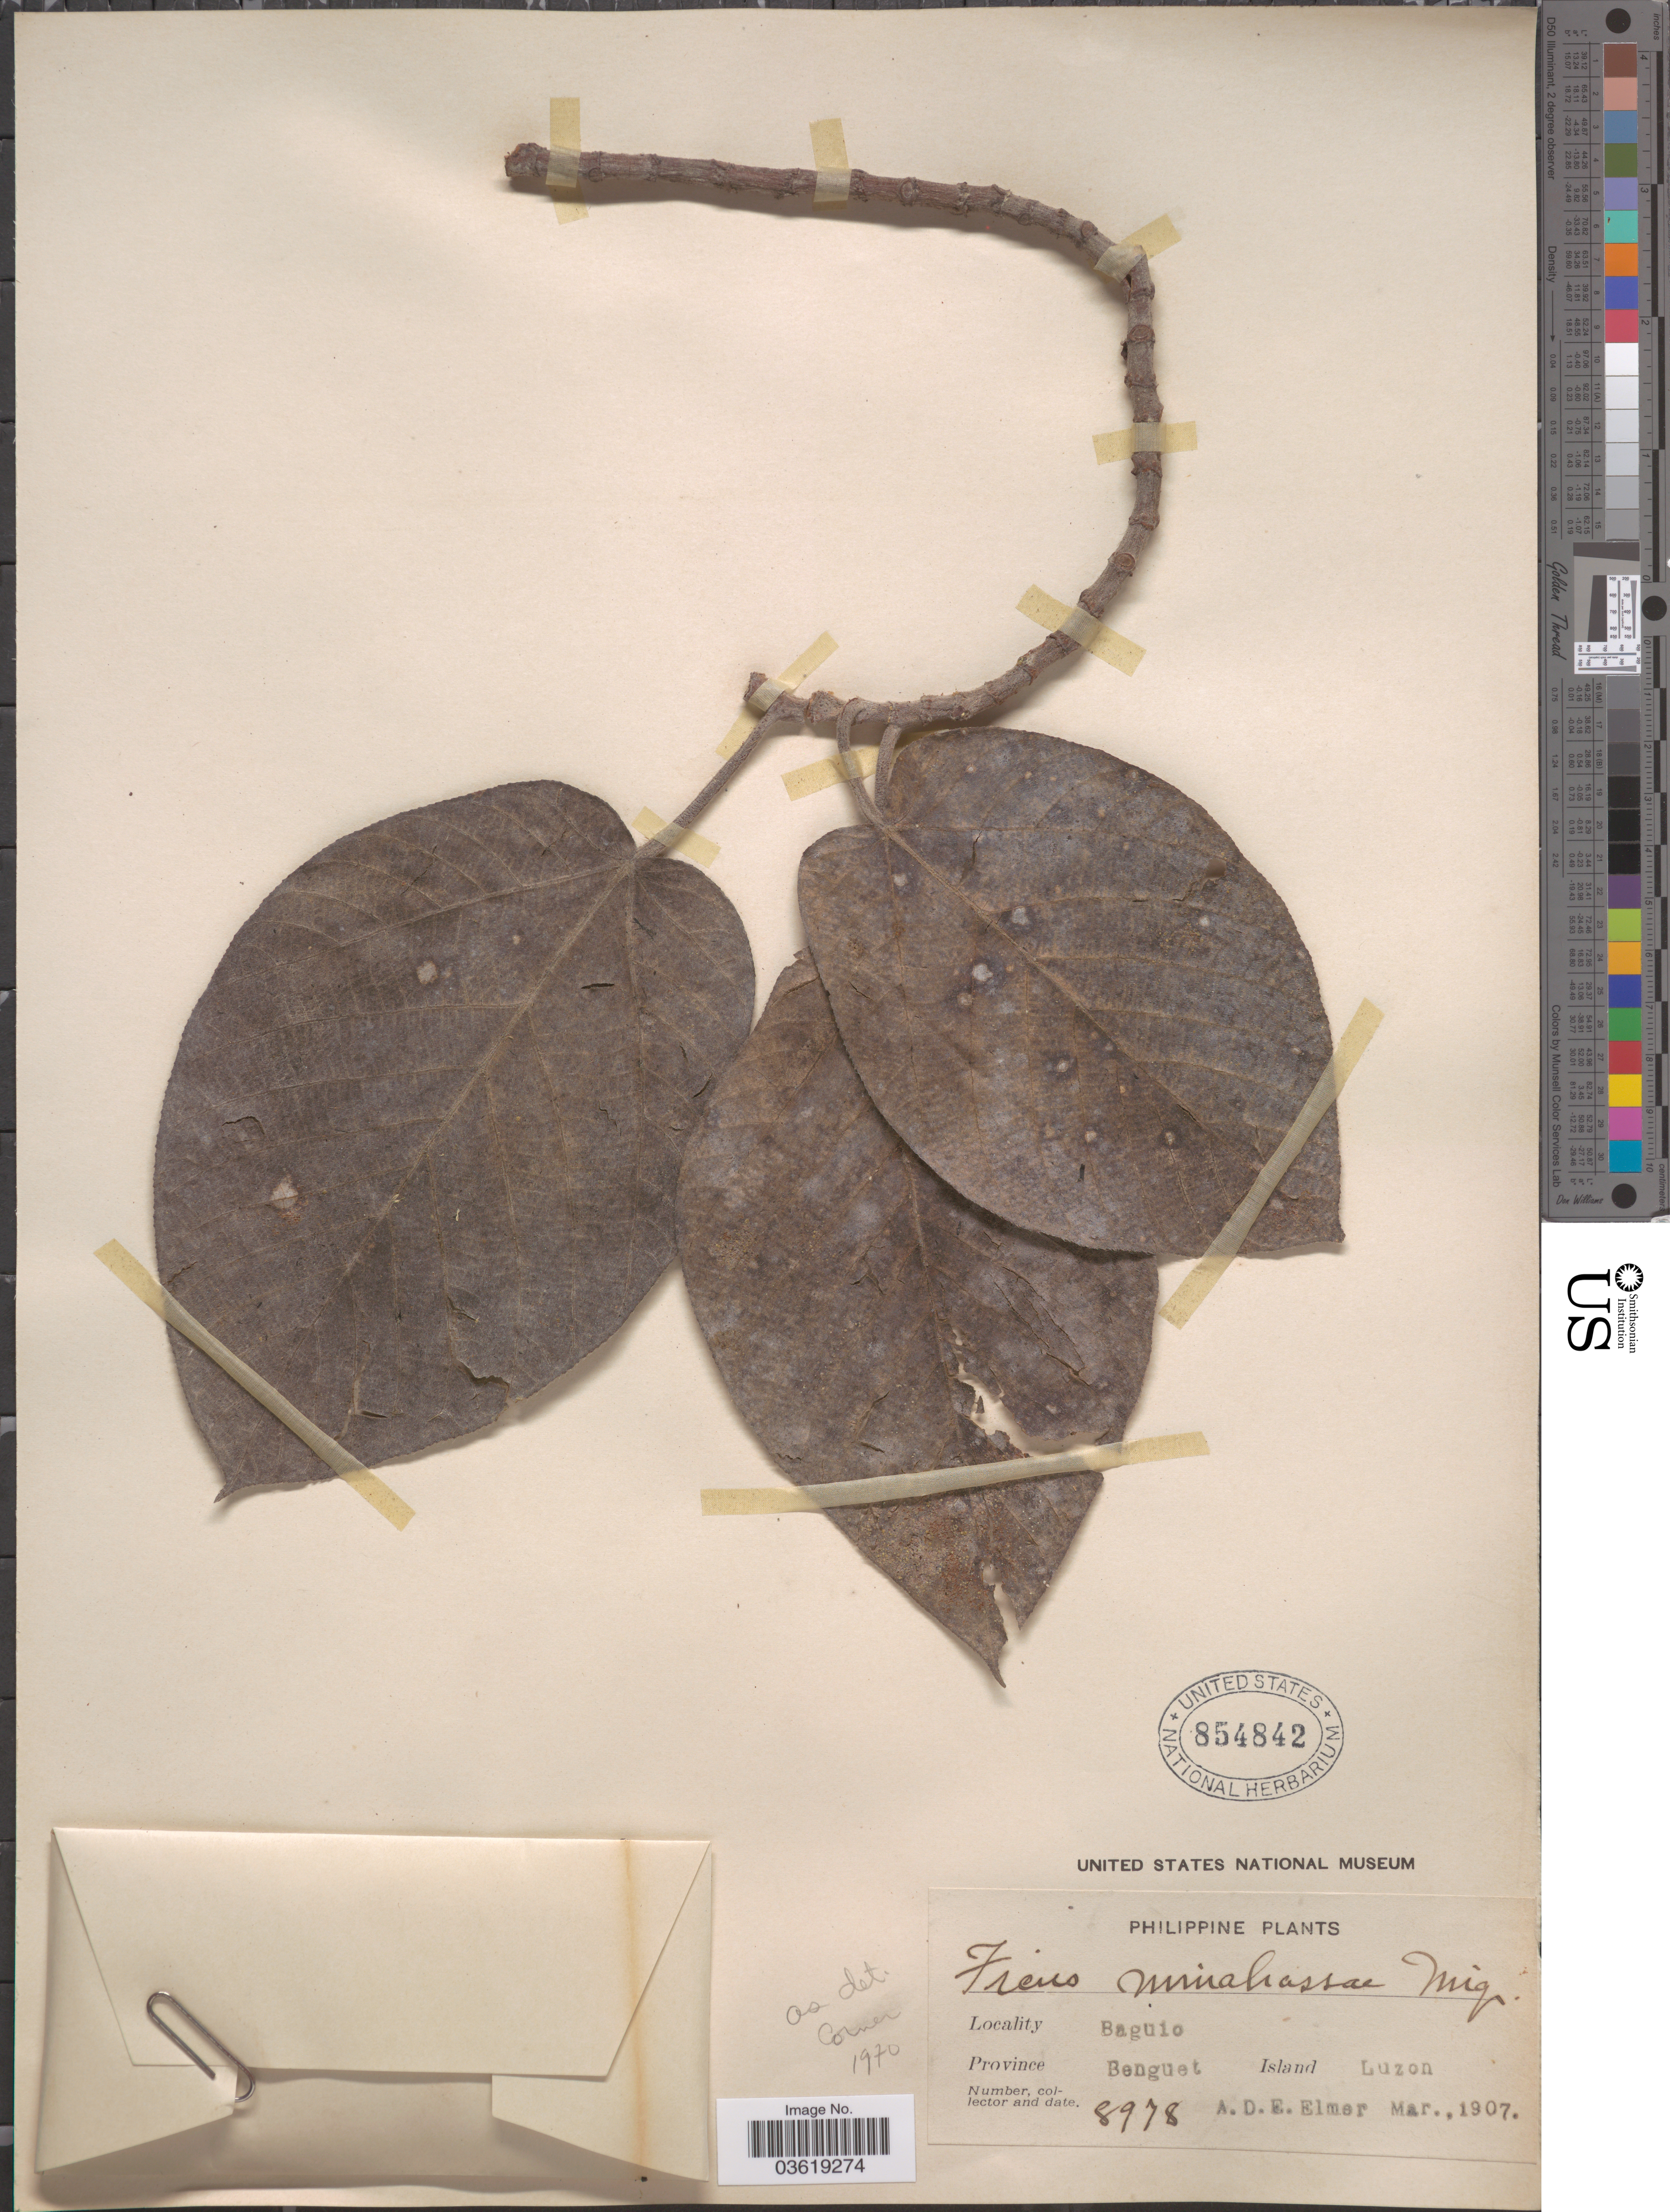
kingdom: Plantae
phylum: Tracheophyta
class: Magnoliopsida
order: Rosales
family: Moraceae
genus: Ficus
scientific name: Ficus minahassae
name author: Miq.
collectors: A. D. E. Elmer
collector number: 8978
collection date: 1907-03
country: Philippines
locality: Baguio, Province Benguet, Island Luzon.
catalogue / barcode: US 854842